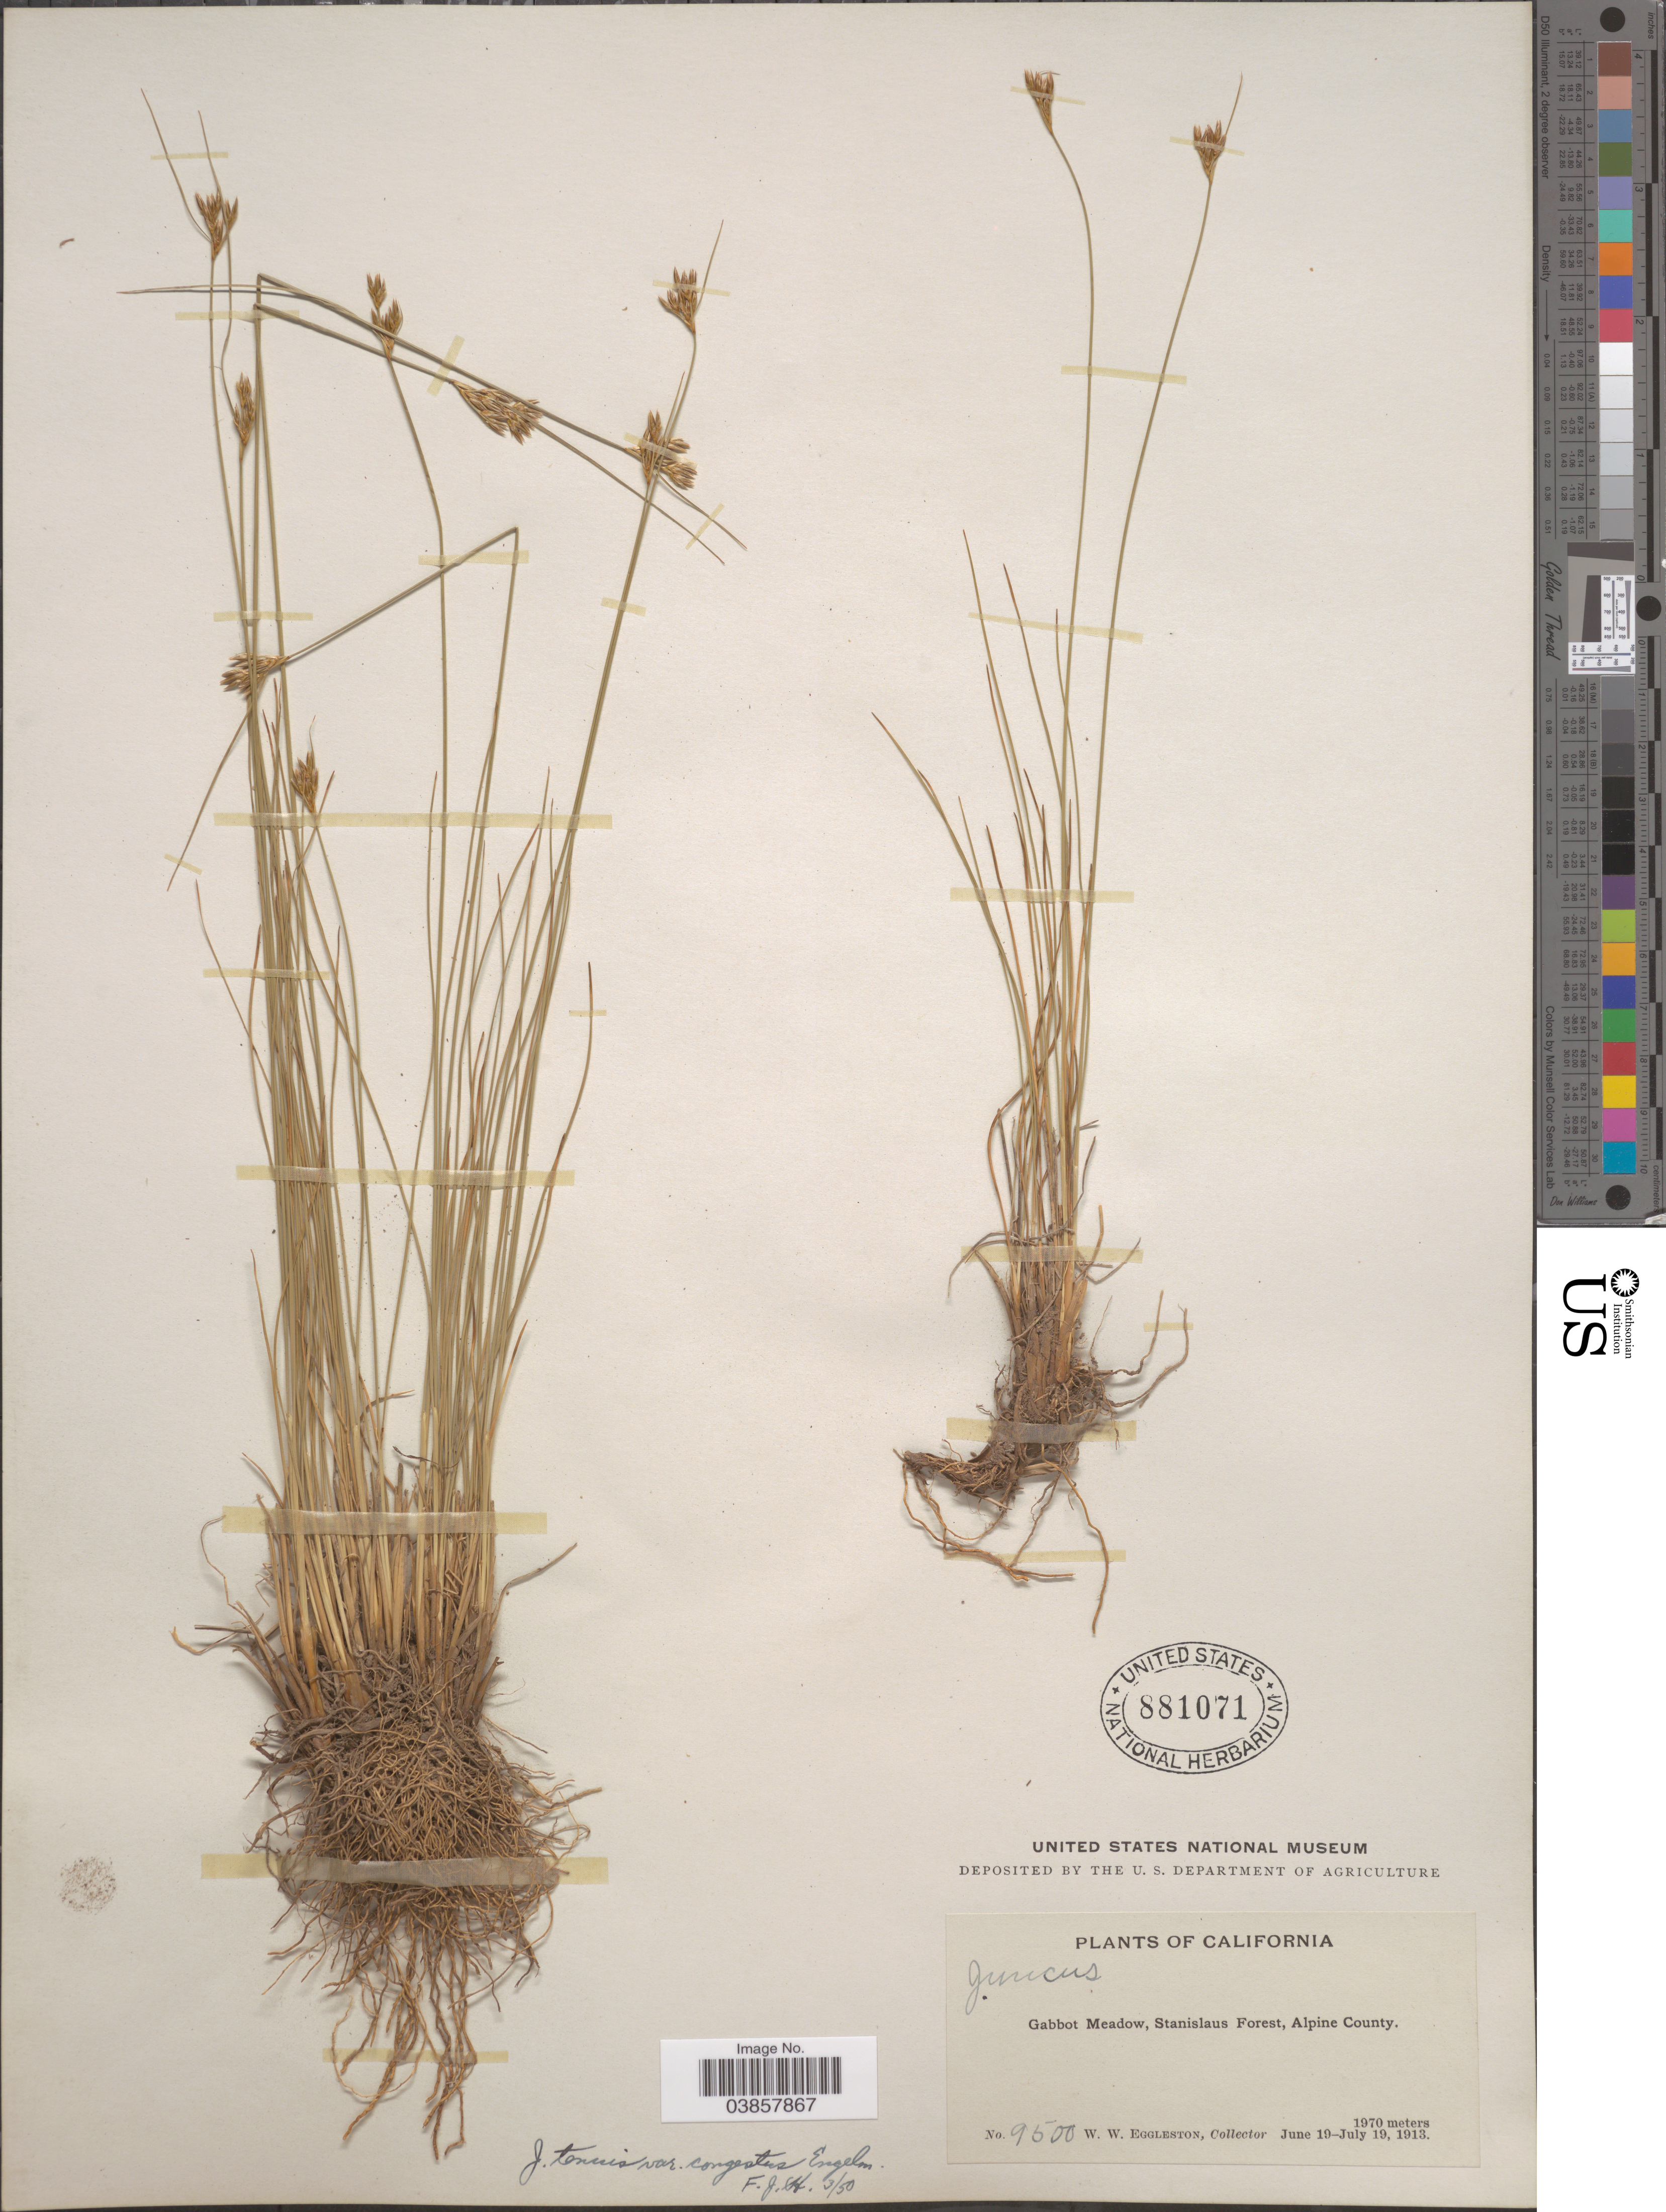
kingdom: Plantae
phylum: Tracheophyta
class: Liliopsida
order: Poales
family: Juncaceae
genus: Juncus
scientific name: Juncus tenuis var. congestus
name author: Engelm.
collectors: W. W. Eggleston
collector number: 9500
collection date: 1913-06-19/1913-07-19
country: United States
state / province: California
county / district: Alpine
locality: Gabbot Meadow, Stanislaus Forest, Alpine County.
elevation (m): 1970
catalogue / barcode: US 881071